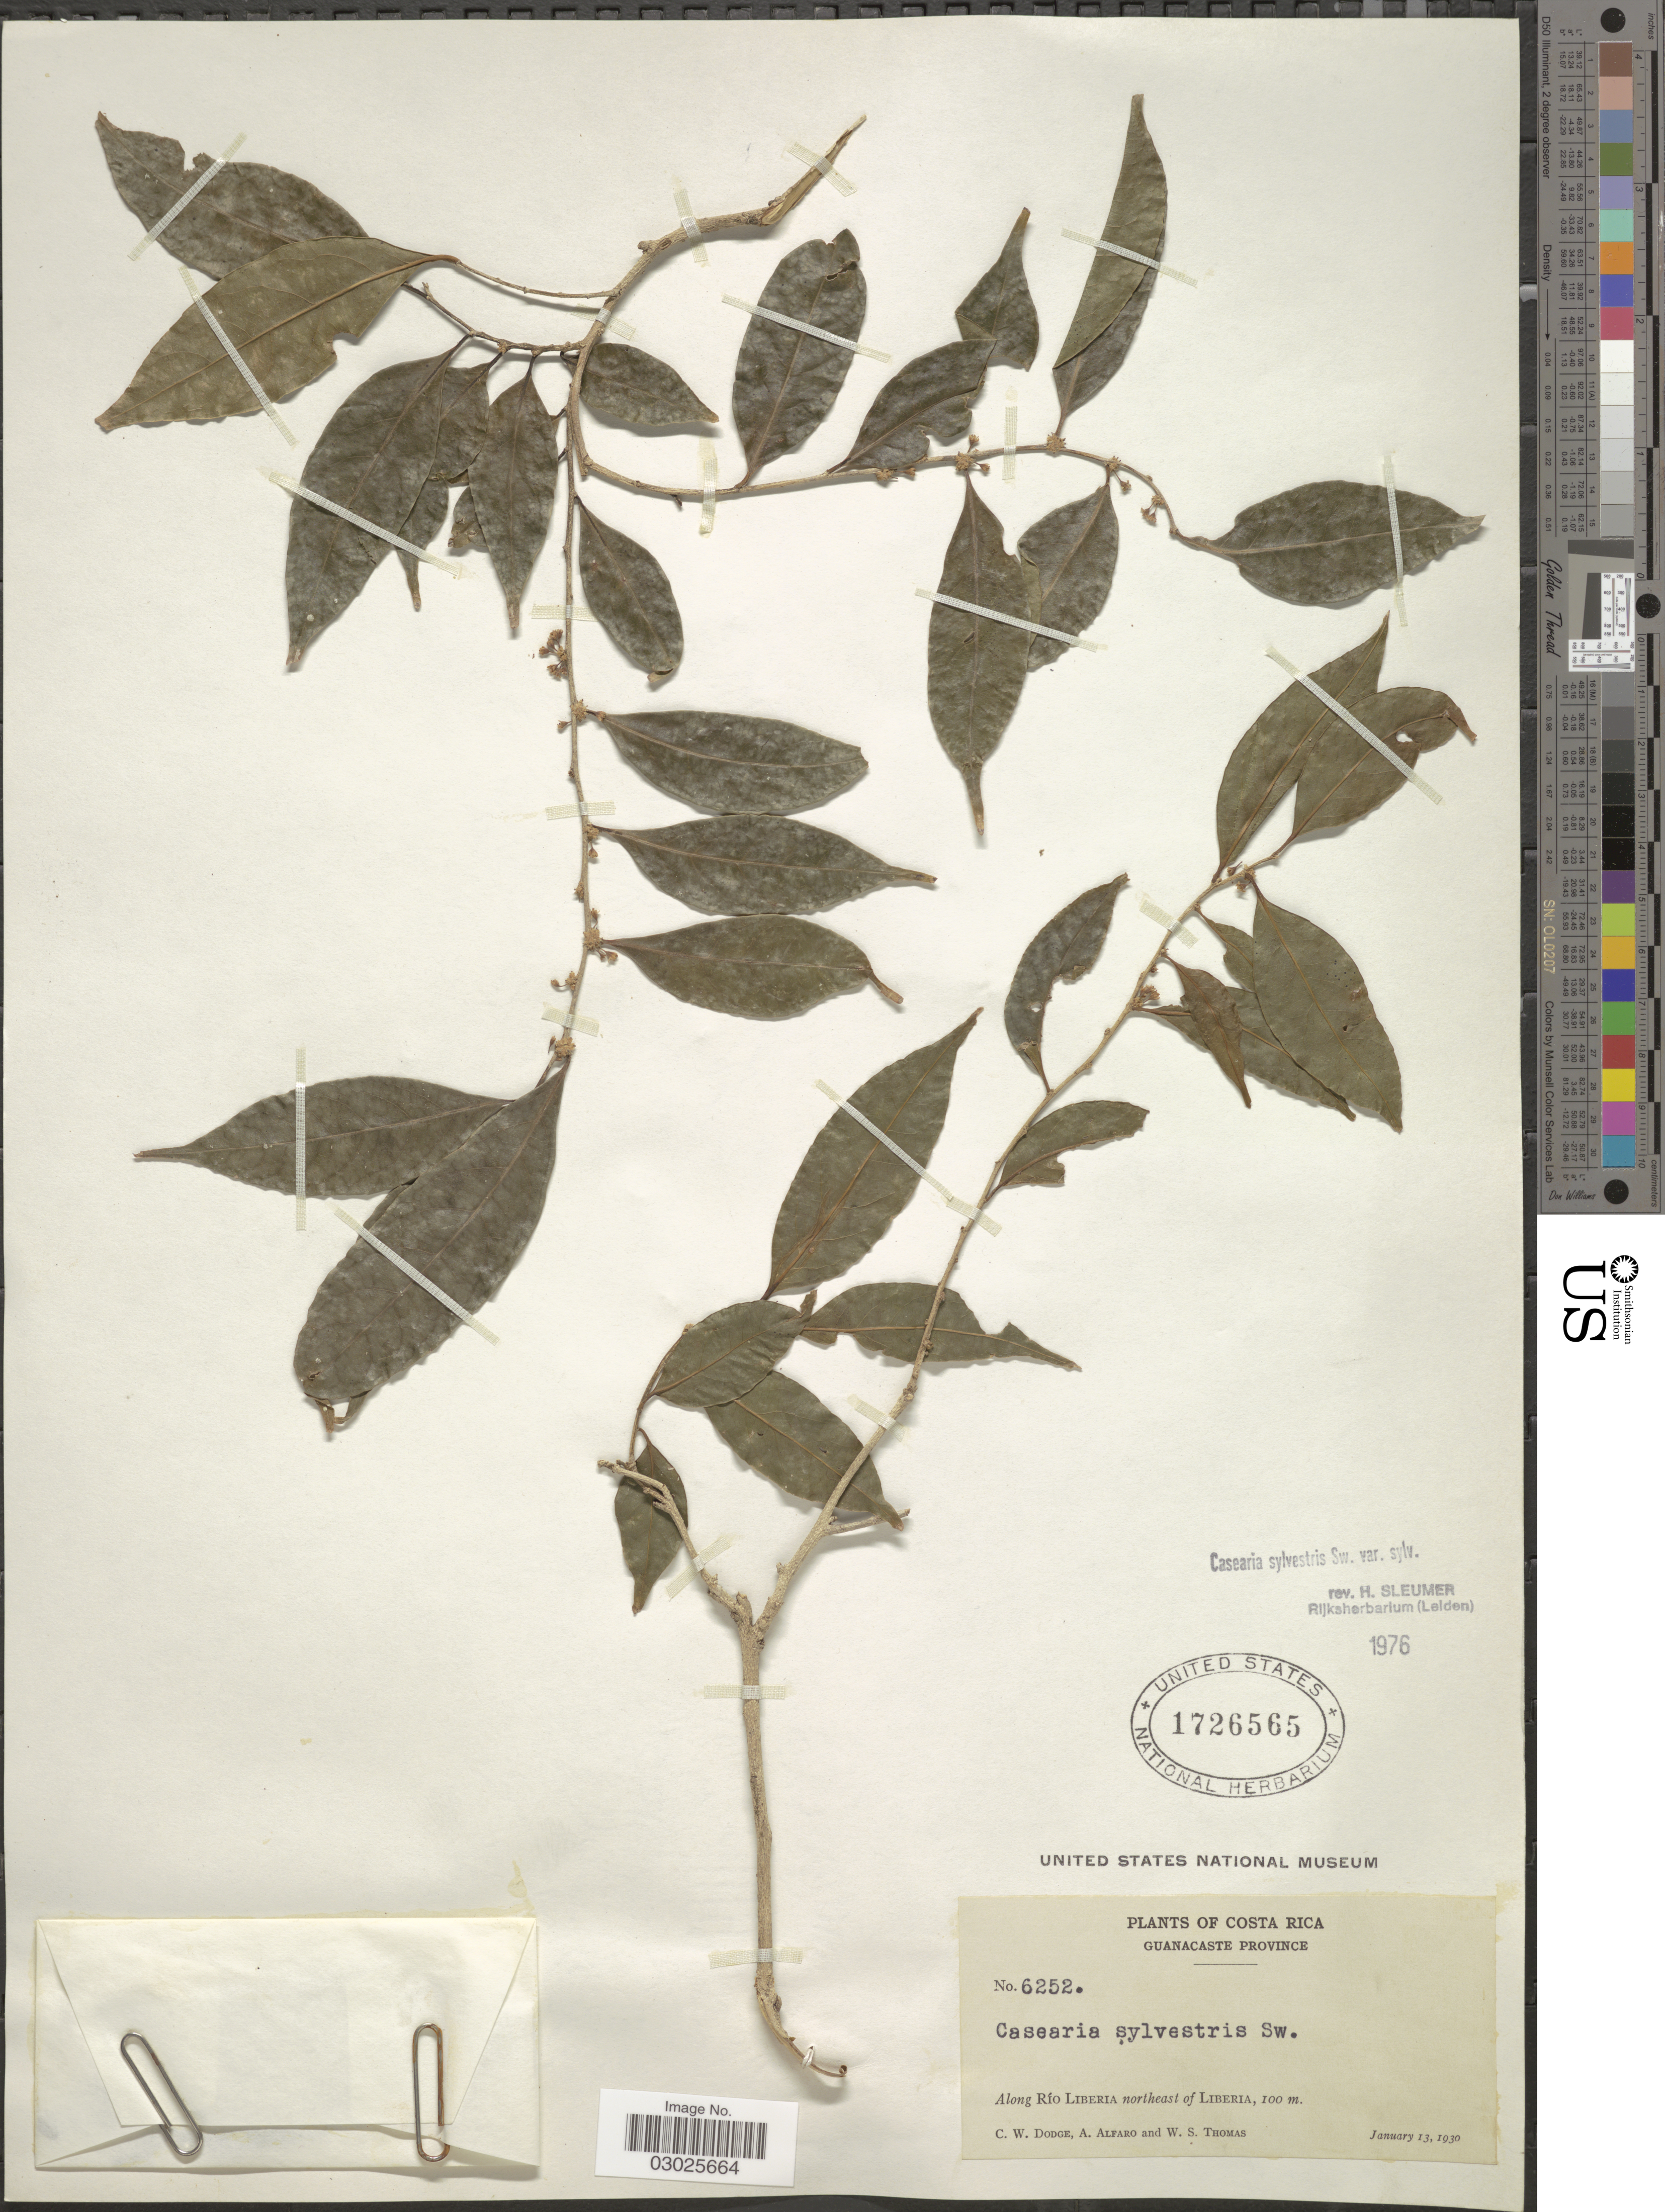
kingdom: Plantae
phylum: Tracheophyta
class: Magnoliopsida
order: Malpighiales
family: Salicaceae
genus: Casearia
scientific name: Casearia sylvestris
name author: Sw.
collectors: C. Dodge, A. Alfaro & W. S. Thomas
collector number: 6252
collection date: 1930-01-13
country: Costa Rica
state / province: Guanacaste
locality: Along Río Liberia, northeast of Liberia.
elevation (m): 100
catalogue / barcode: US 1726565